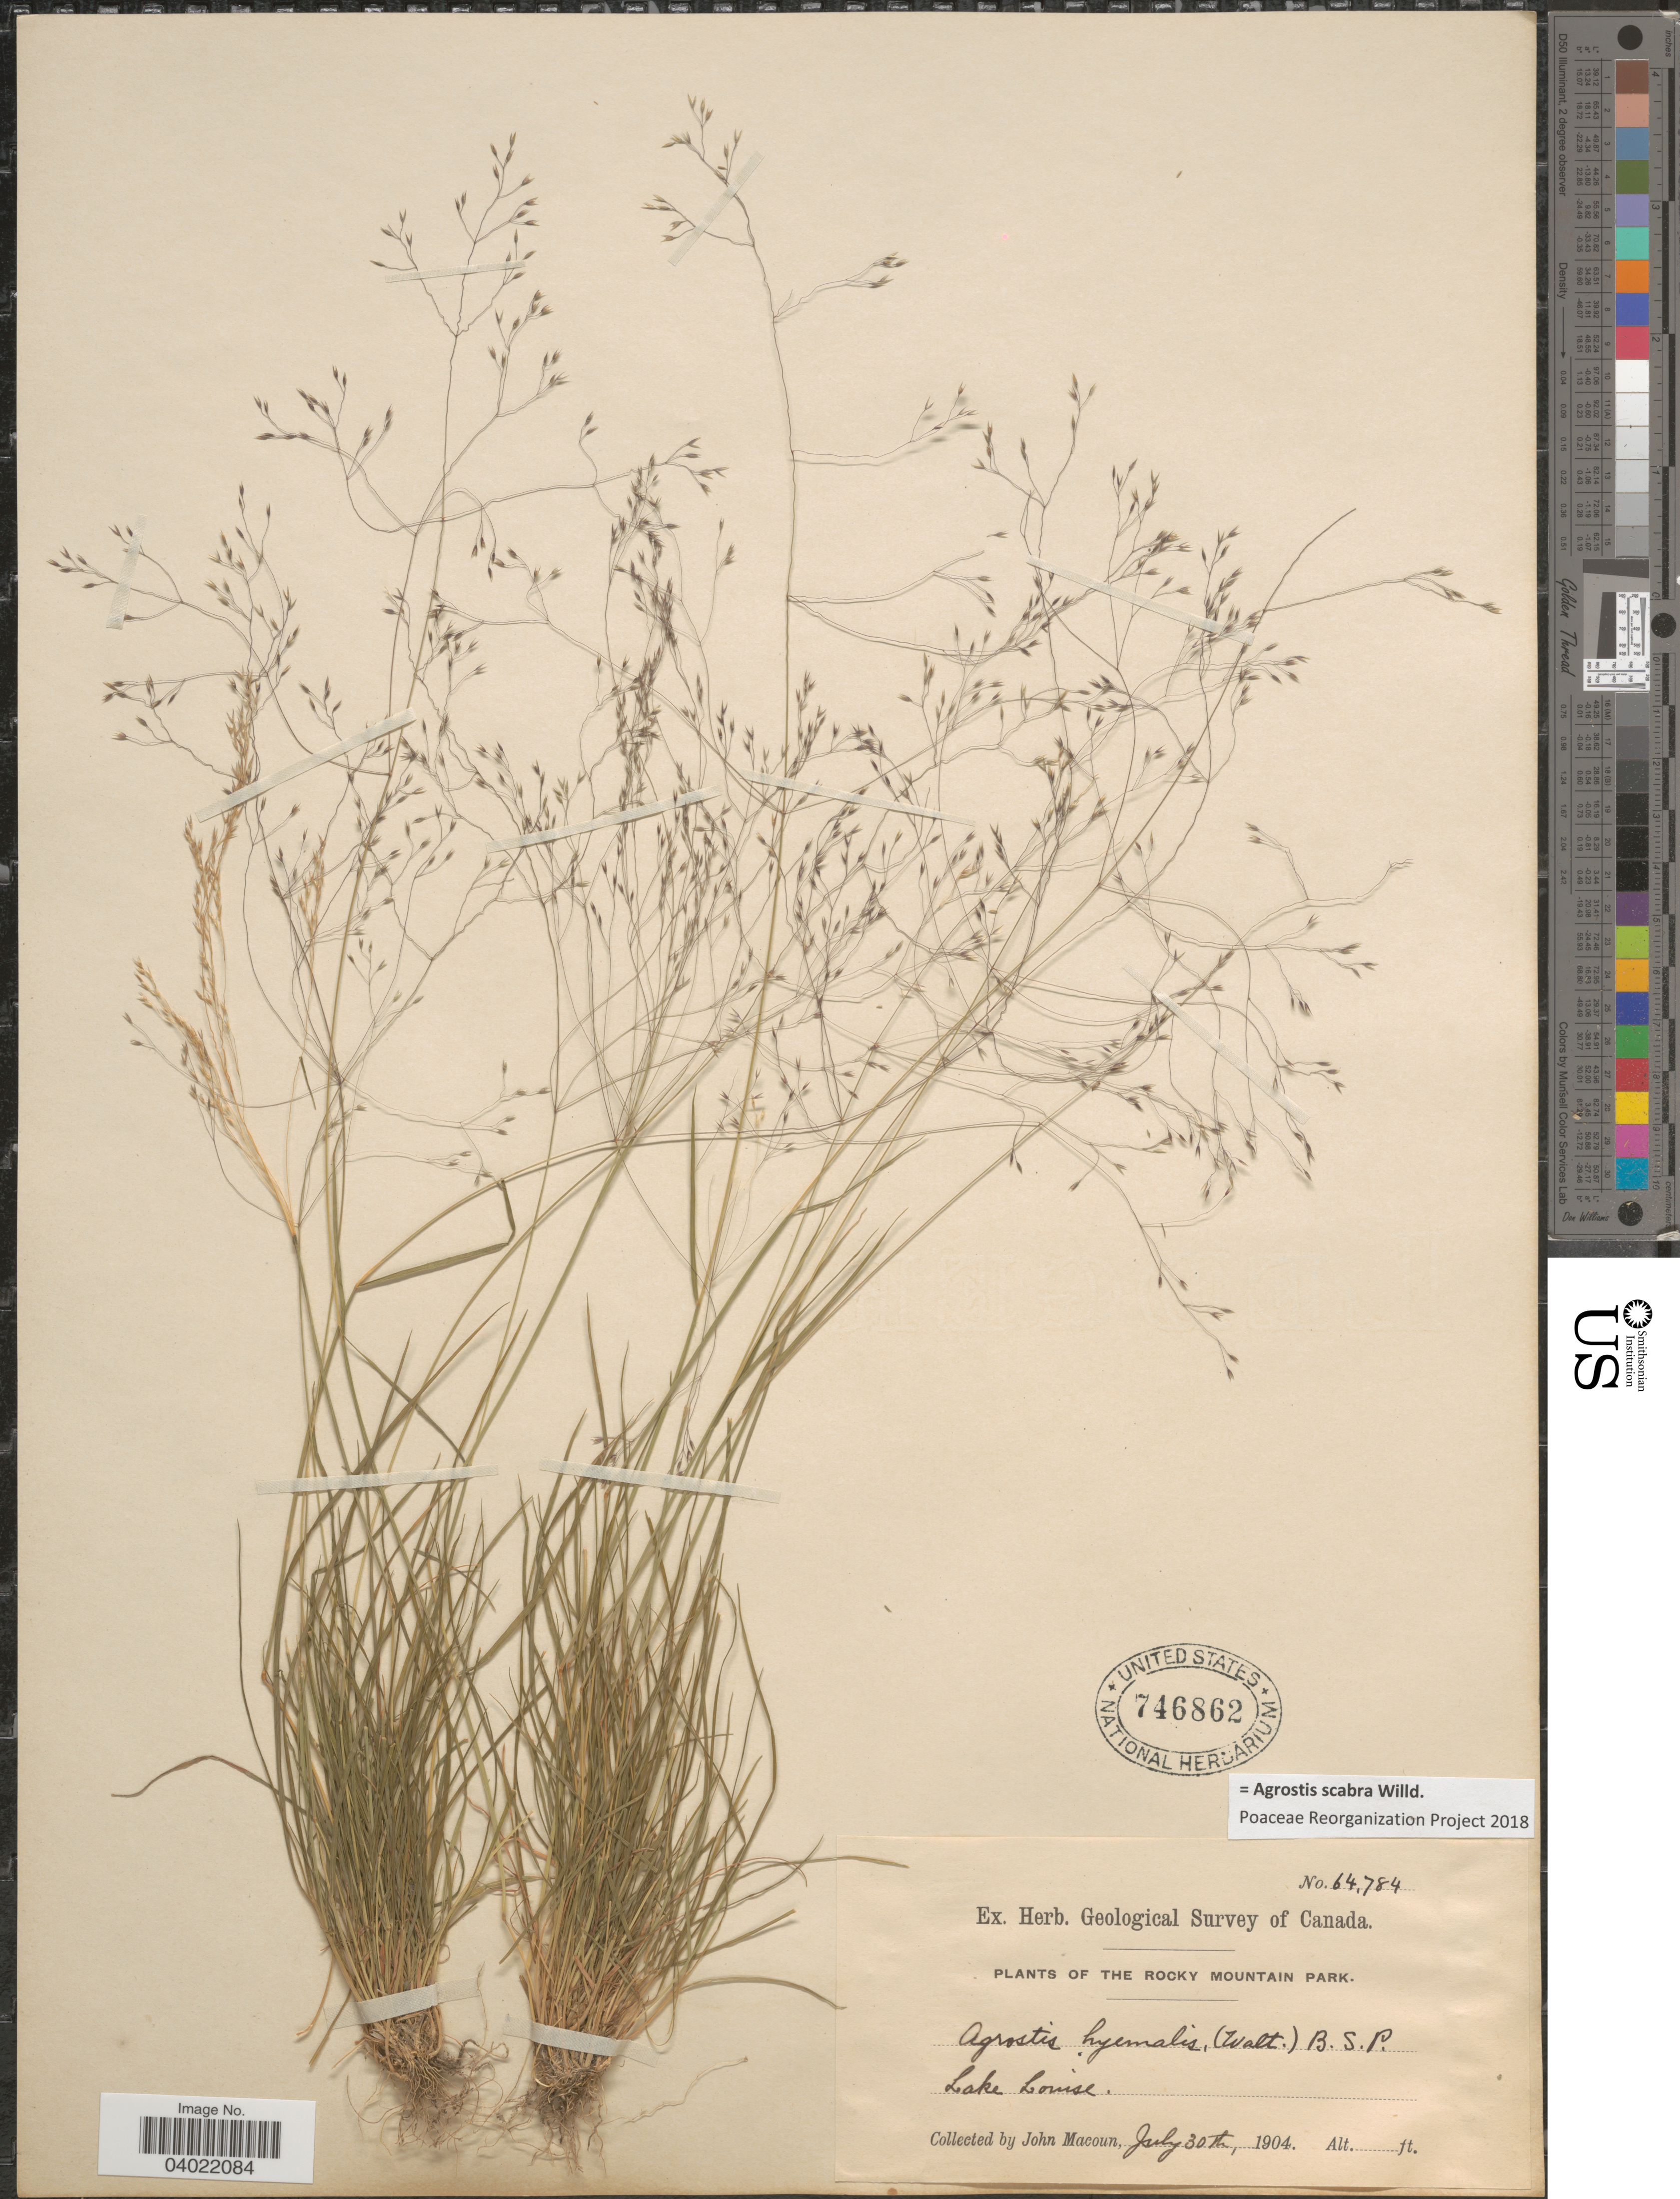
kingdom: Plantae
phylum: Tracheophyta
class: Liliopsida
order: Poales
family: Poaceae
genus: Agrostis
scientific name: Agrostis scabra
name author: Willd.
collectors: J. Macoun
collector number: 64784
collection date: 1904-07-30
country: Canada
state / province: Alberta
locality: Rocky Mountain Park. Lake Louise.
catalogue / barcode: US 746862